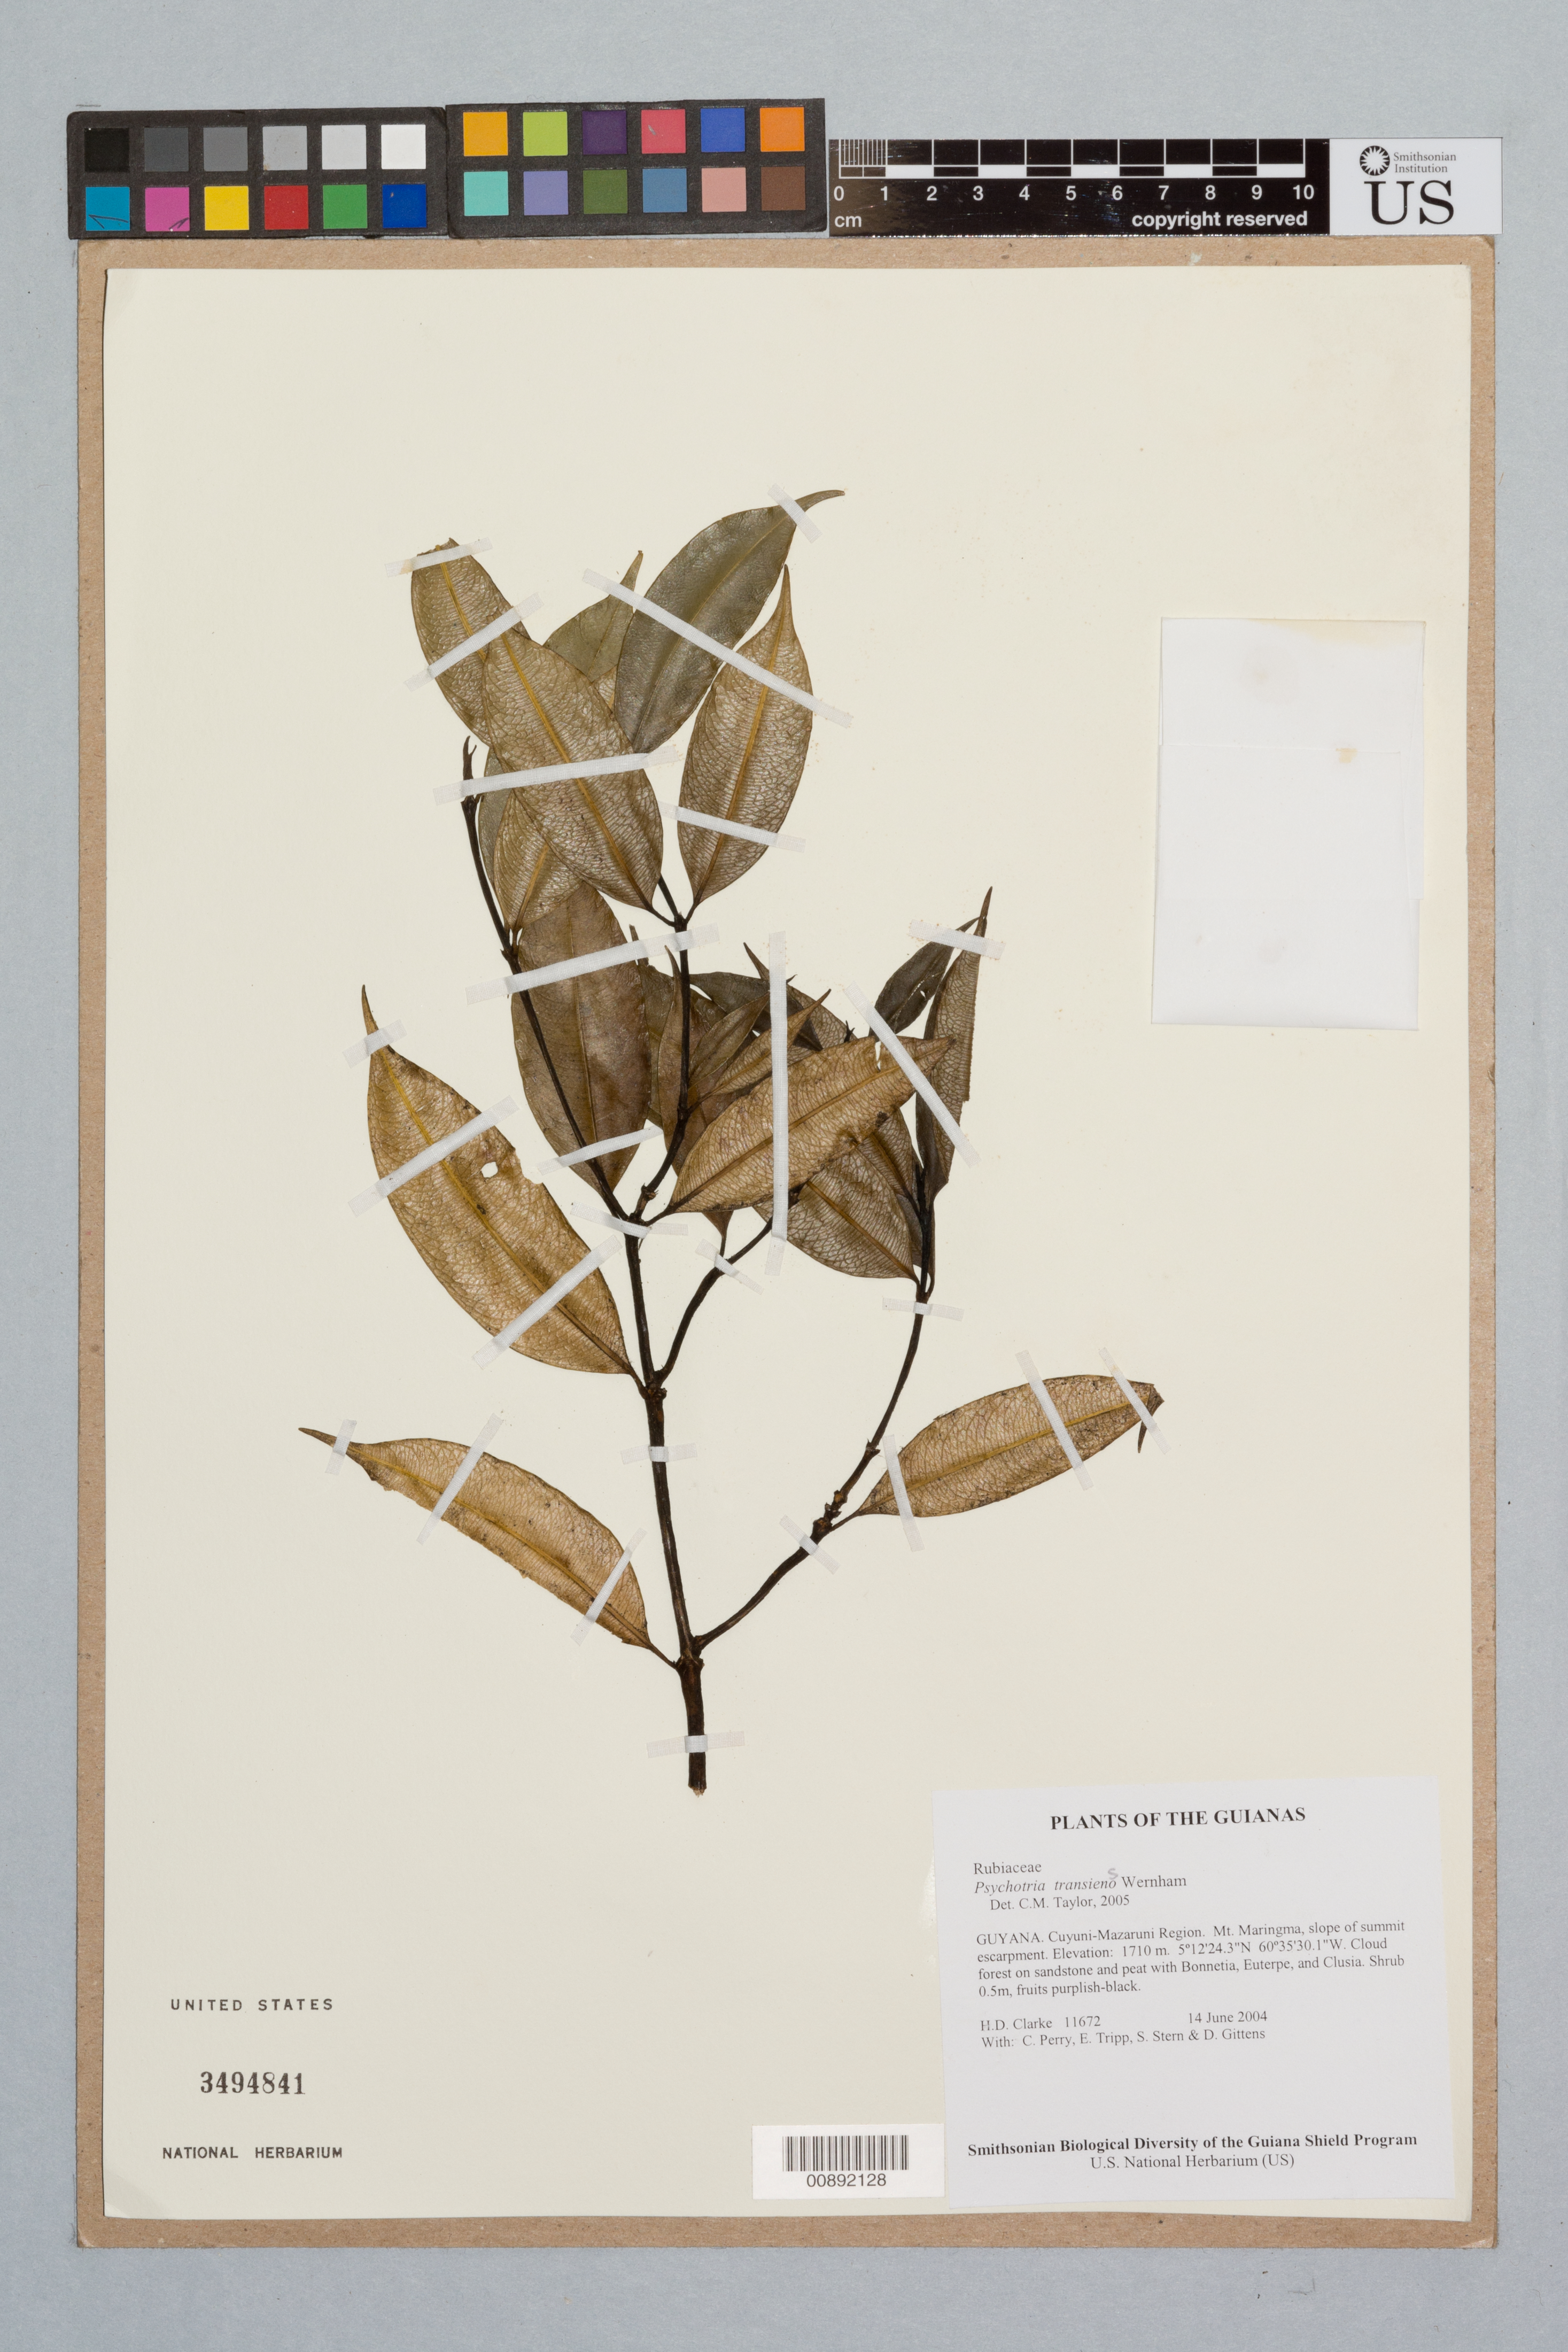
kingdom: Plantae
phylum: Tracheophyta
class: Magnoliopsida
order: Gentianales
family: Rubiaceae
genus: Palicourea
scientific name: Palicourea ernestii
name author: (K. Krause) Delprete & J.H. Kirkbr.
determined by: Kirkbride, J. H., Jr.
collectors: H. D. Clarke, C. Perry, E. Tripp, S. R. Stern & D. Gittens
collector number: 11672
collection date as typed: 14 June 2004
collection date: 2004-06-14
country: Guyana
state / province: Cuyuni-Mazaruni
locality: Mt. Maringma, slope of summit escarpment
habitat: Cloud forest on sandstone and peat with Bonnetia, Euterpe, and Clusia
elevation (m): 1710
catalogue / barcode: US 3494841